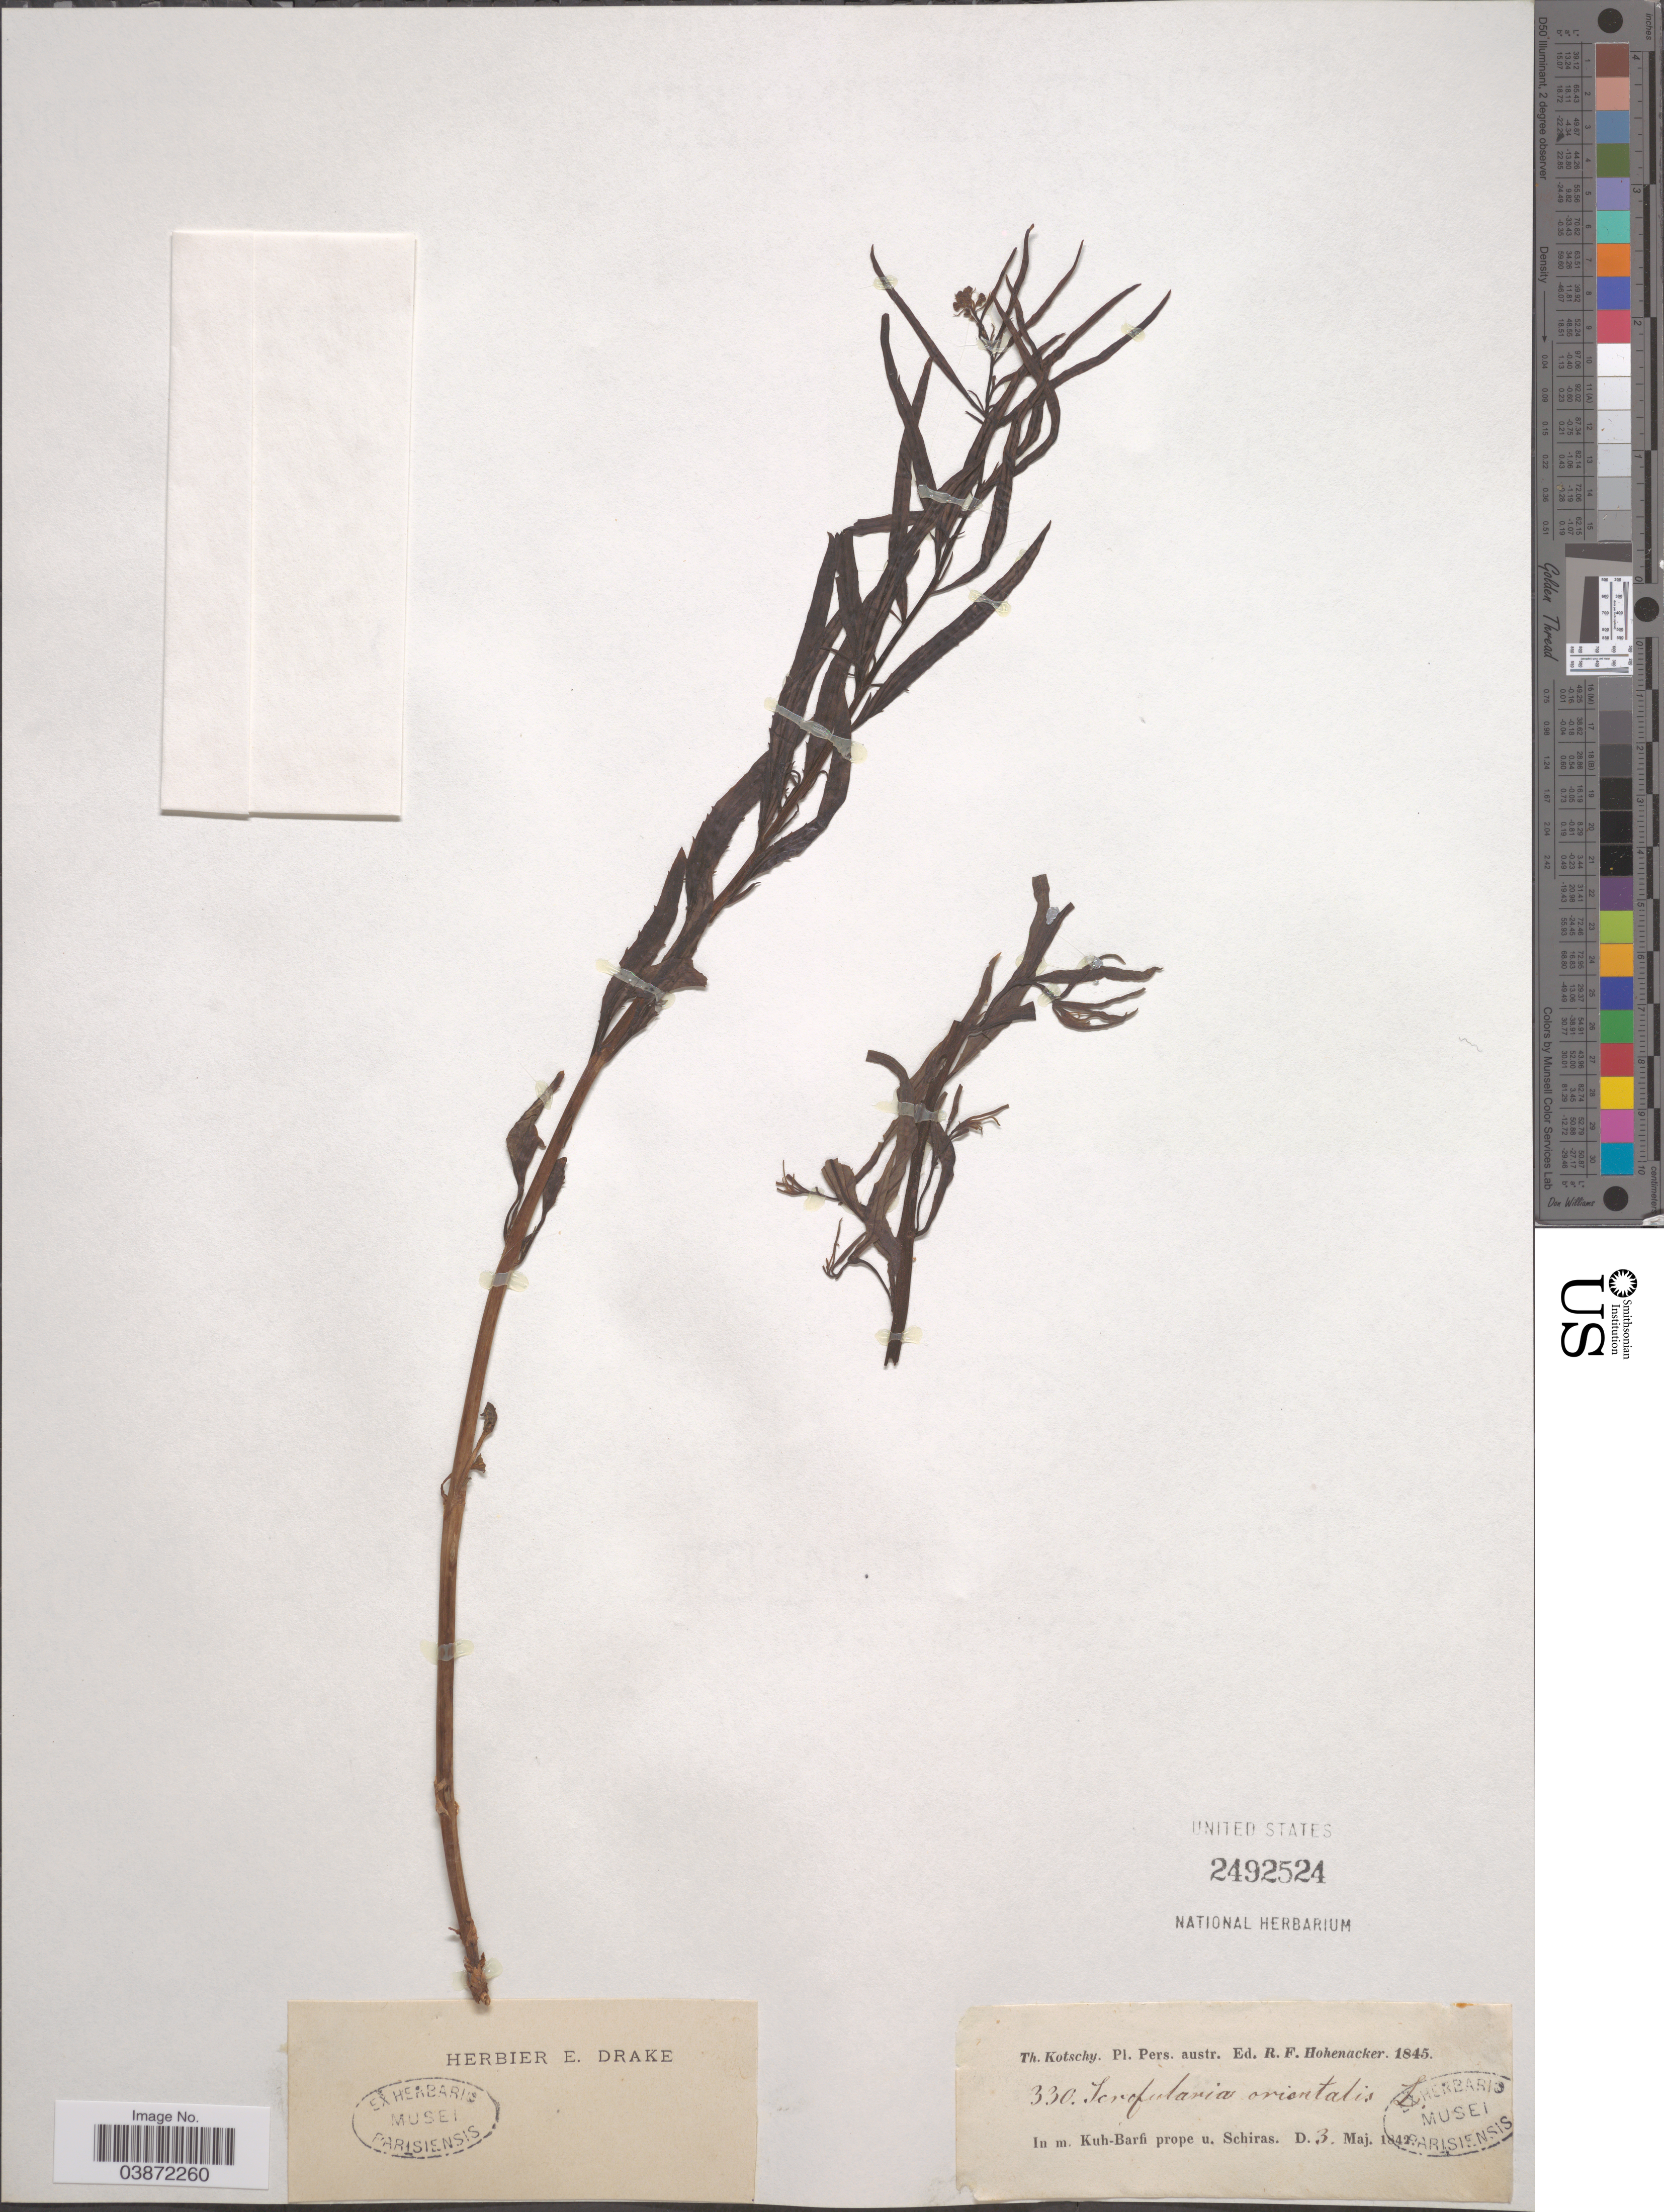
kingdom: Plantae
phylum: Tracheophyta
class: Magnoliopsida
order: Lamiales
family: Scrophulariaceae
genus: Scrophularia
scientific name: Scrophularia orientalis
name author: L.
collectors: K. G. Kotschy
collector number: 330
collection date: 1842-05-03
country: Iran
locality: In m. Kuh-Barfi prope u. Schiras.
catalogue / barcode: US 2492524